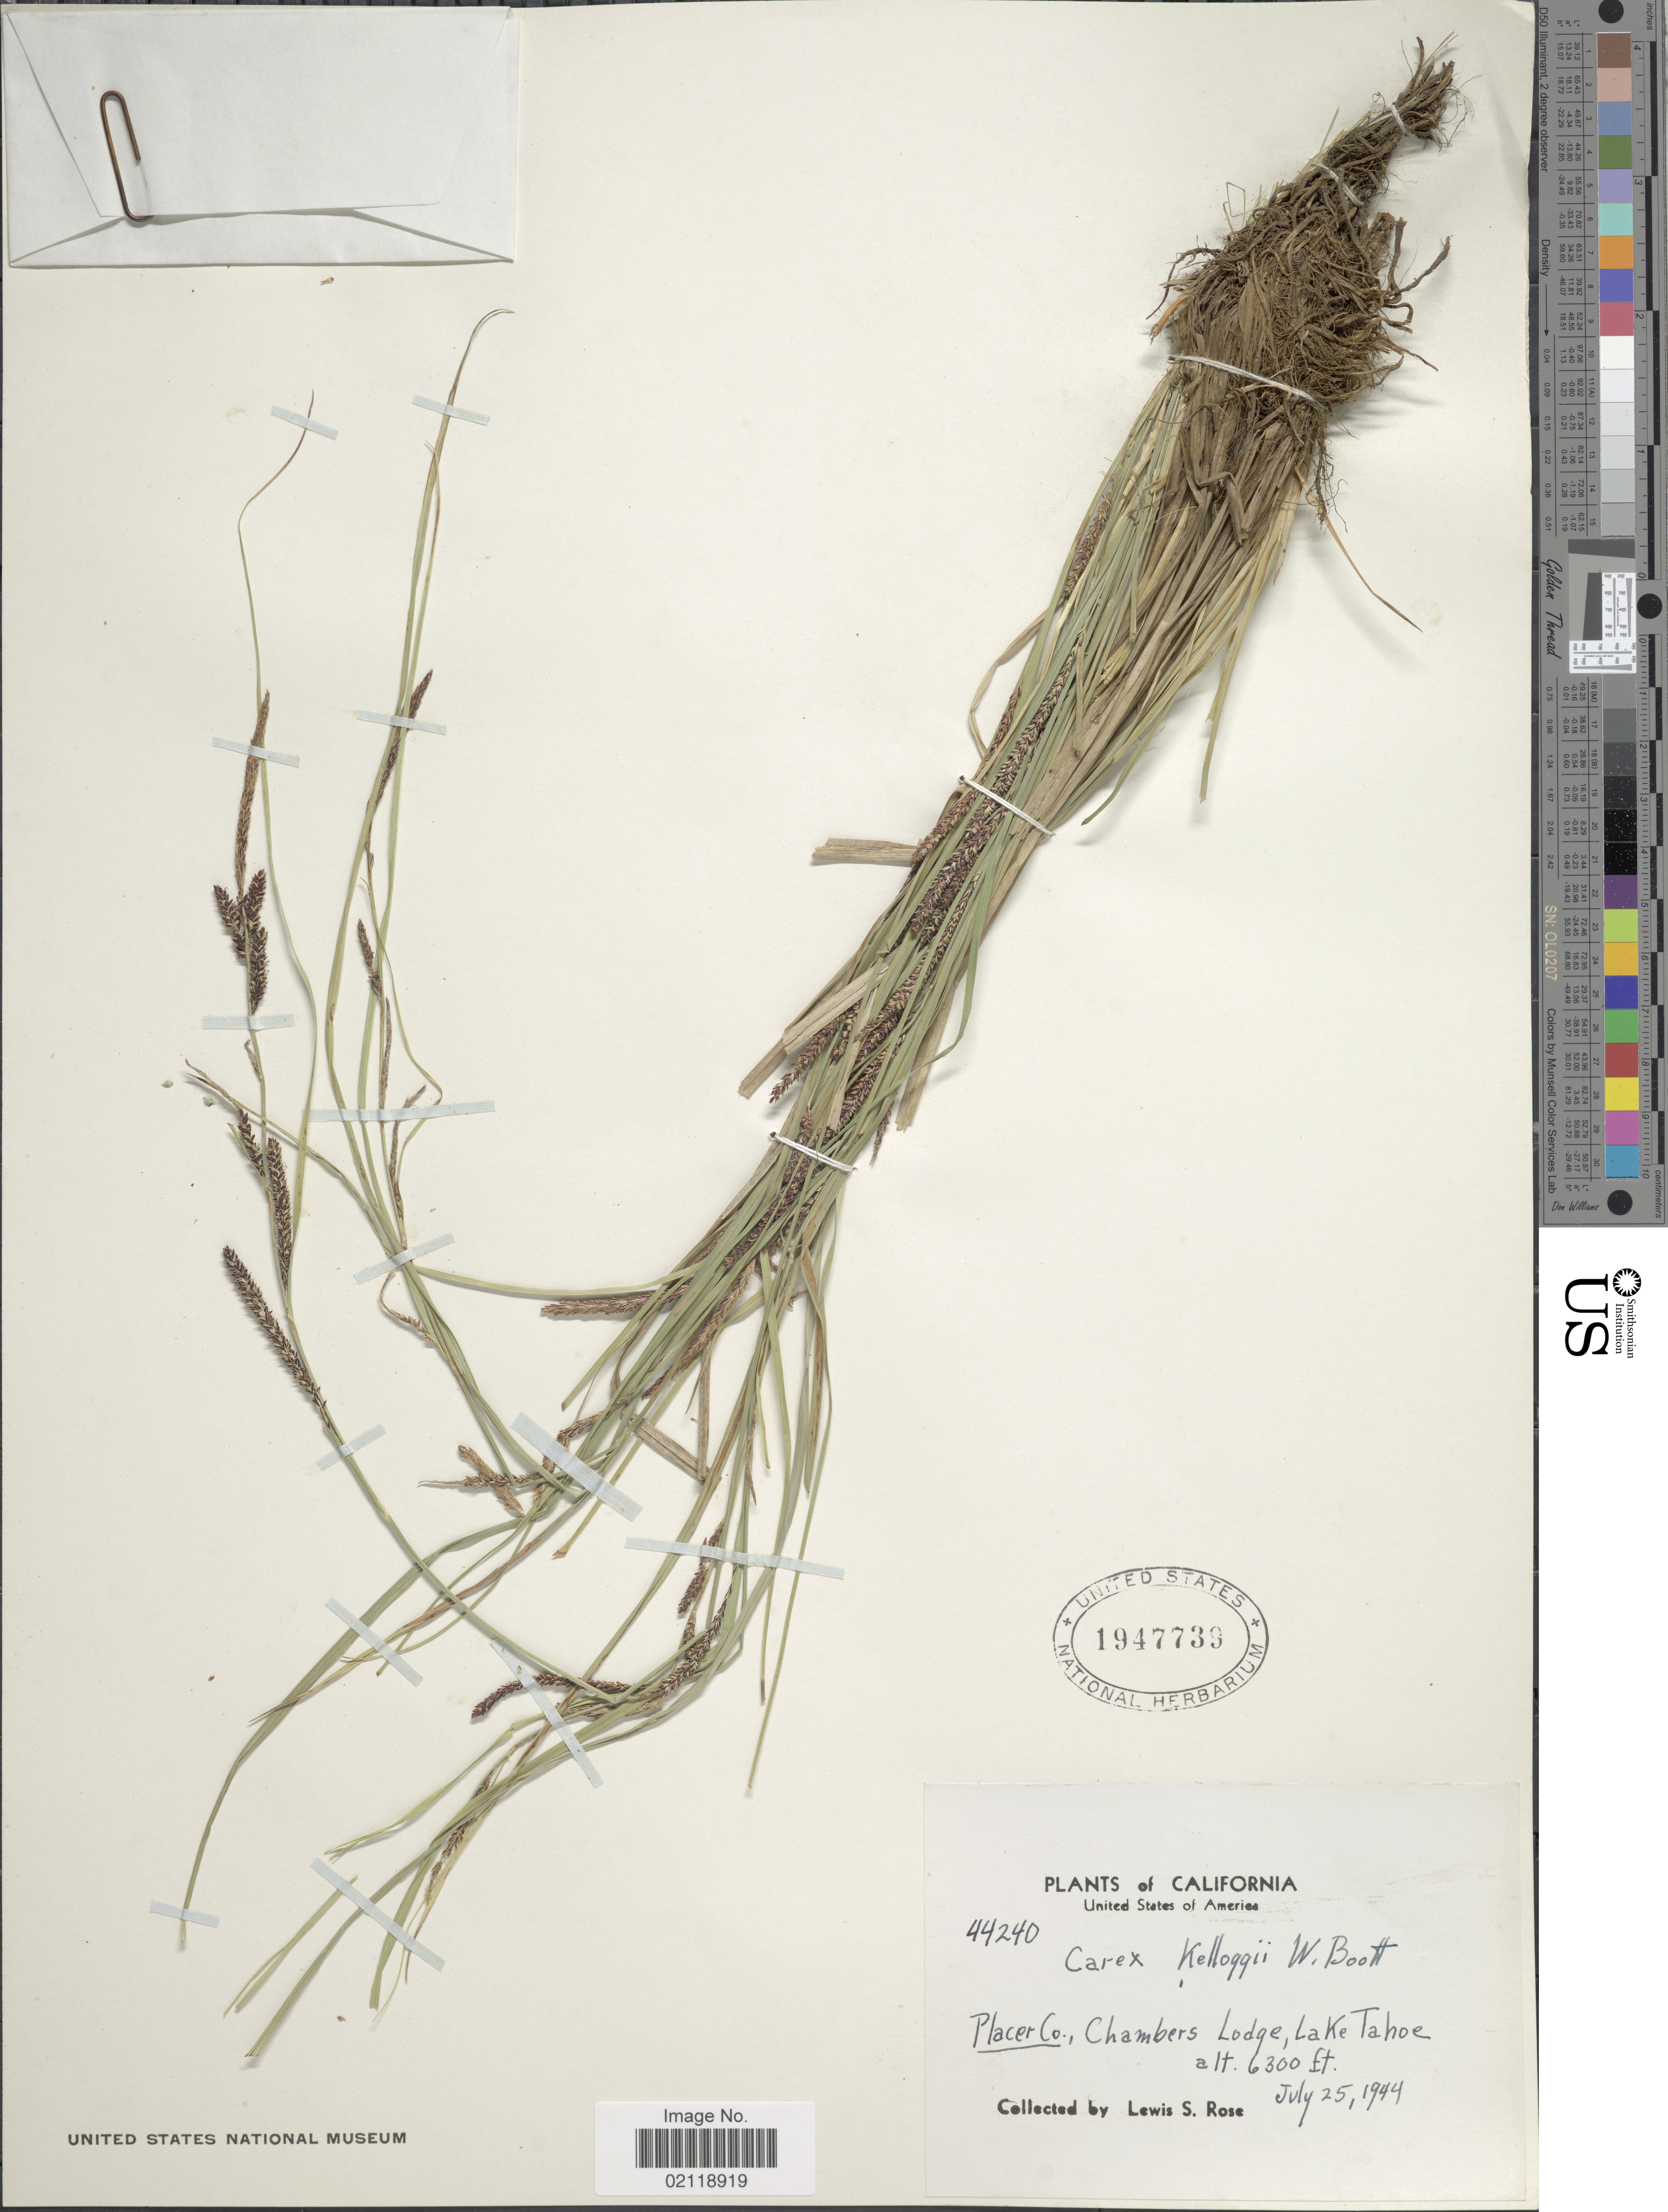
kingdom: Plantae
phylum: Tracheophyta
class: Liliopsida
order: Poales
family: Cyperaceae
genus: Carex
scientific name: Carex kelloggii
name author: W. Boott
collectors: L. S. Rose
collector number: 44240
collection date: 1944-07-25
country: United States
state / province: California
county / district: Placer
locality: Placer Co., Chambers Lodge, Lake Tahoe.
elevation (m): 1920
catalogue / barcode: US 1947739